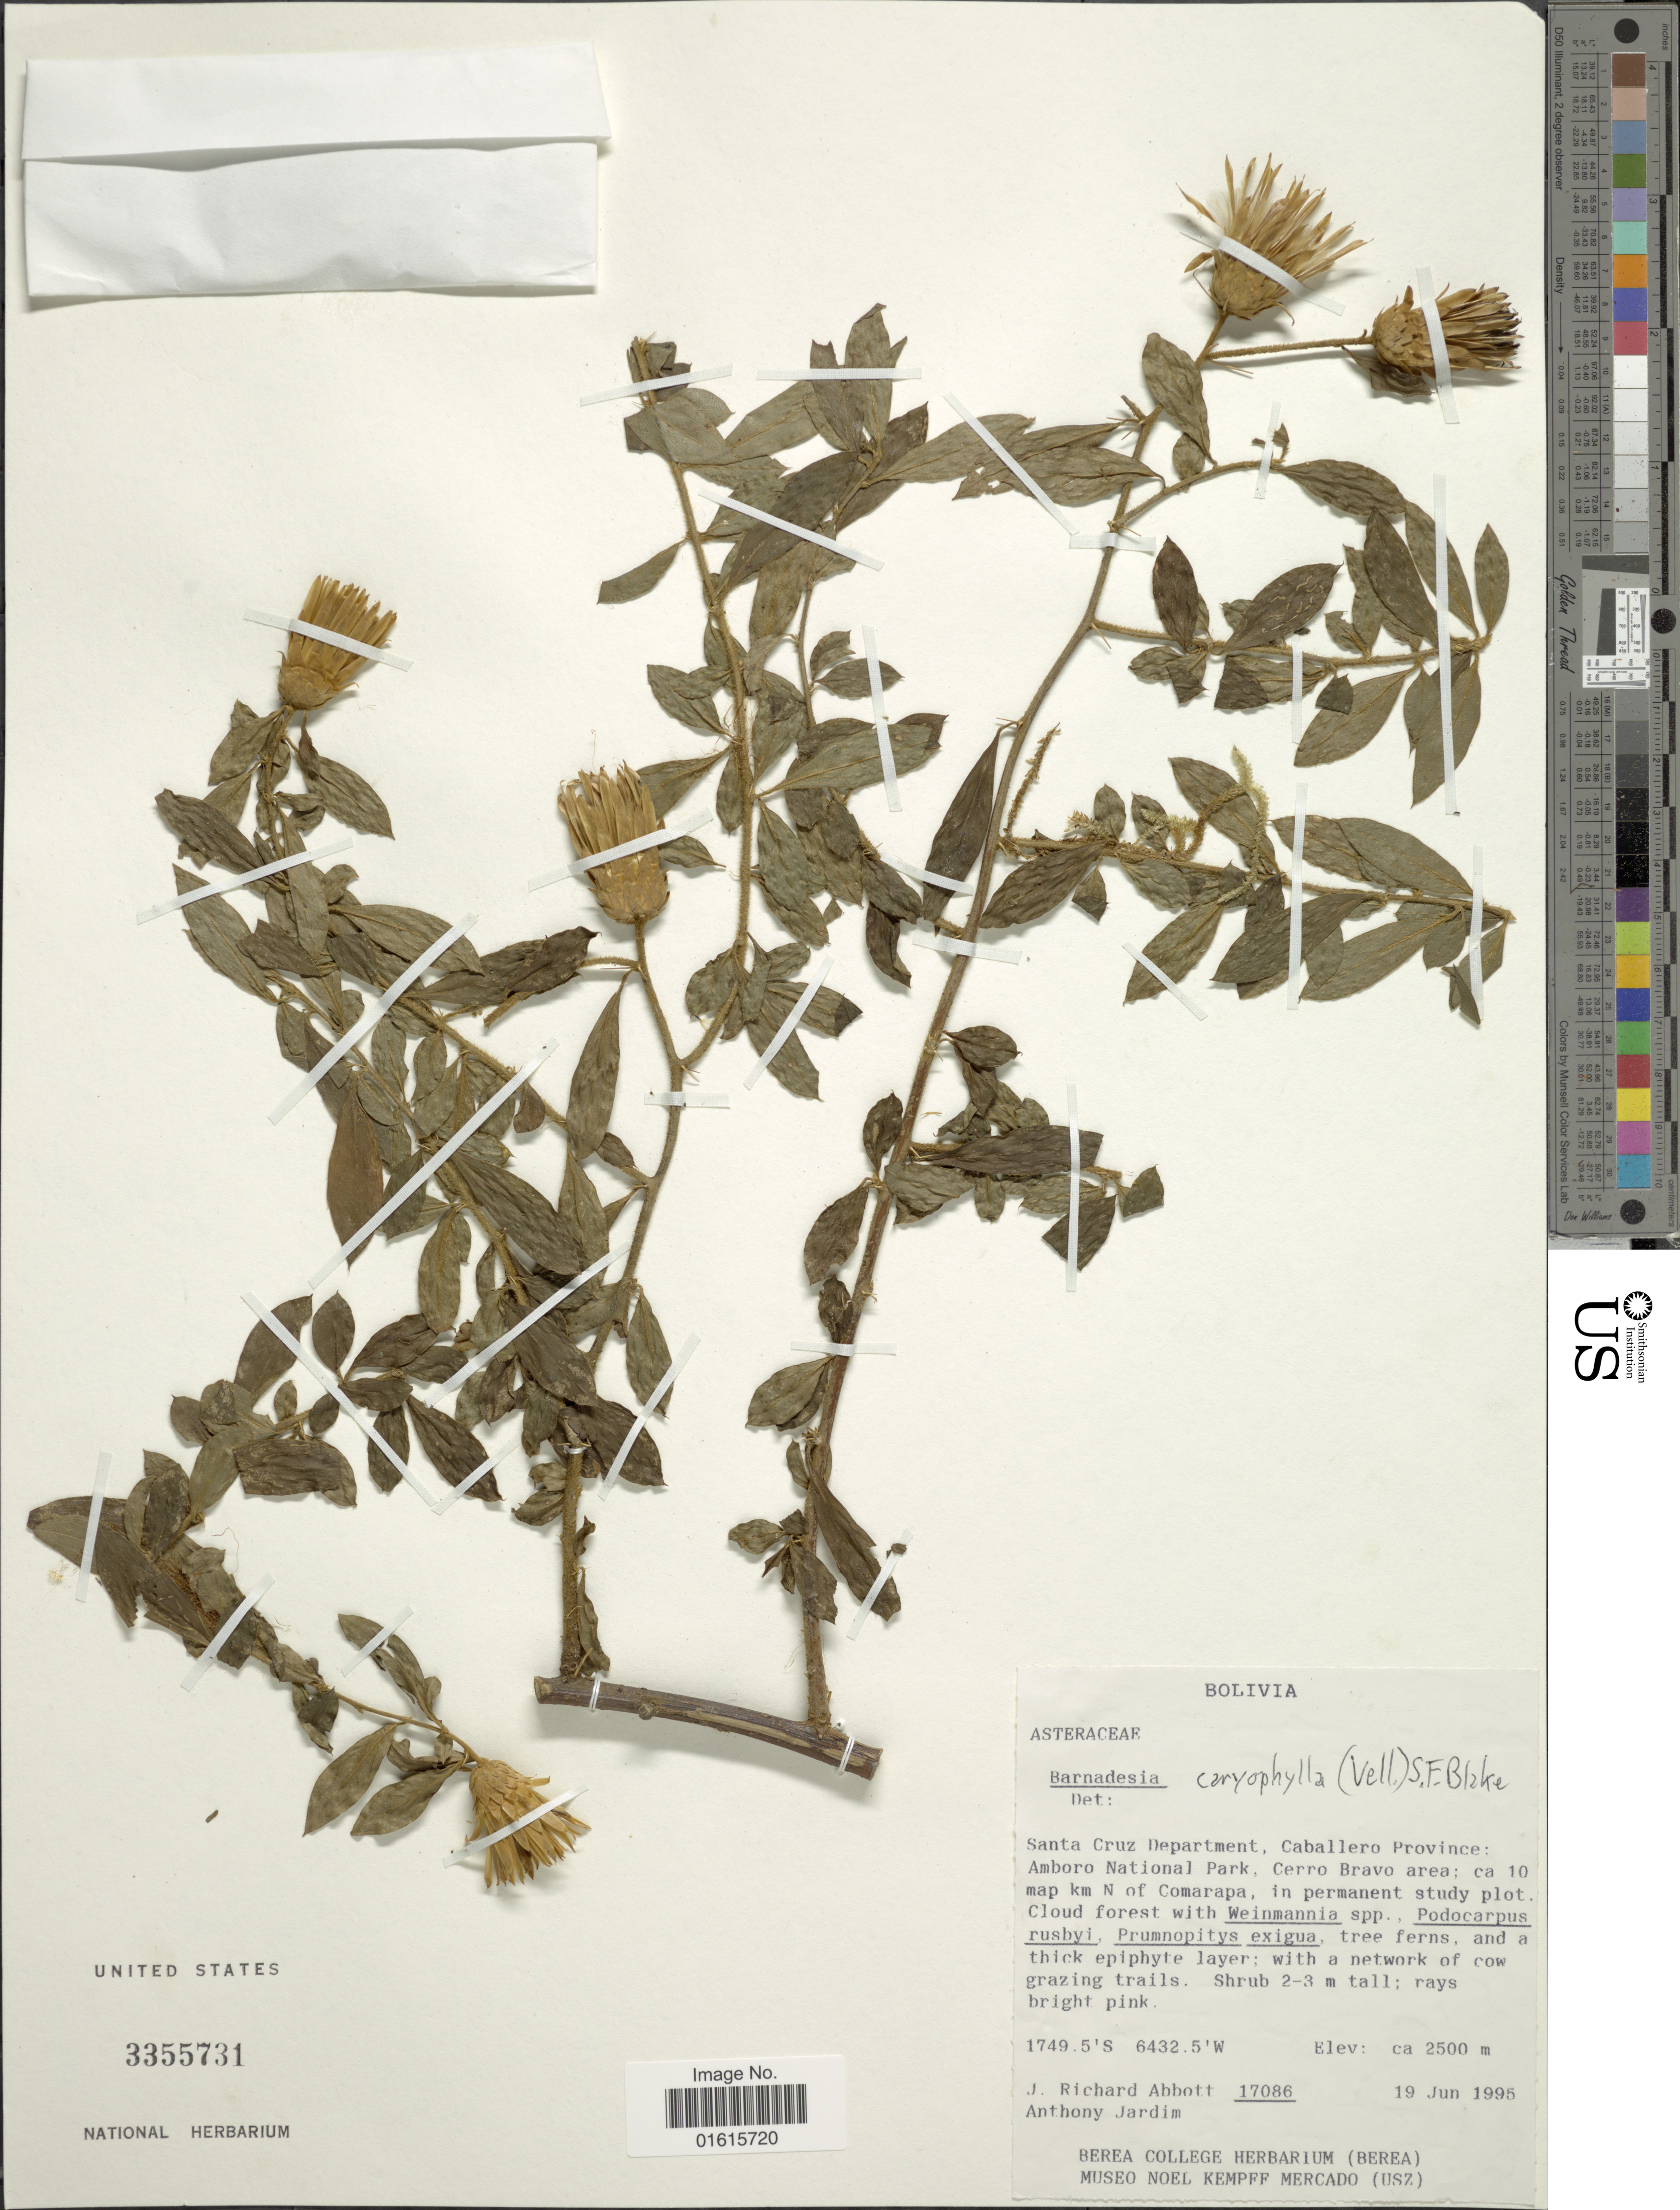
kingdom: Plantae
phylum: Tracheophyta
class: Magnoliopsida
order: Asterales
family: Asteraceae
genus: Barnadesia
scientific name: Barnadesia caryophylla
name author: (Vell.) S.F. Blake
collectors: J. R. Abbott & A. Jardim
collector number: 17086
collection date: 1995-06-19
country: Bolivia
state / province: Santa Cruz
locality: Caballero Province: Amboro National Park, Cerro Bravo area: ca 10 map km N of Comarapa, in permanent study plot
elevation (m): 2500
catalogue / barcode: US 3355731